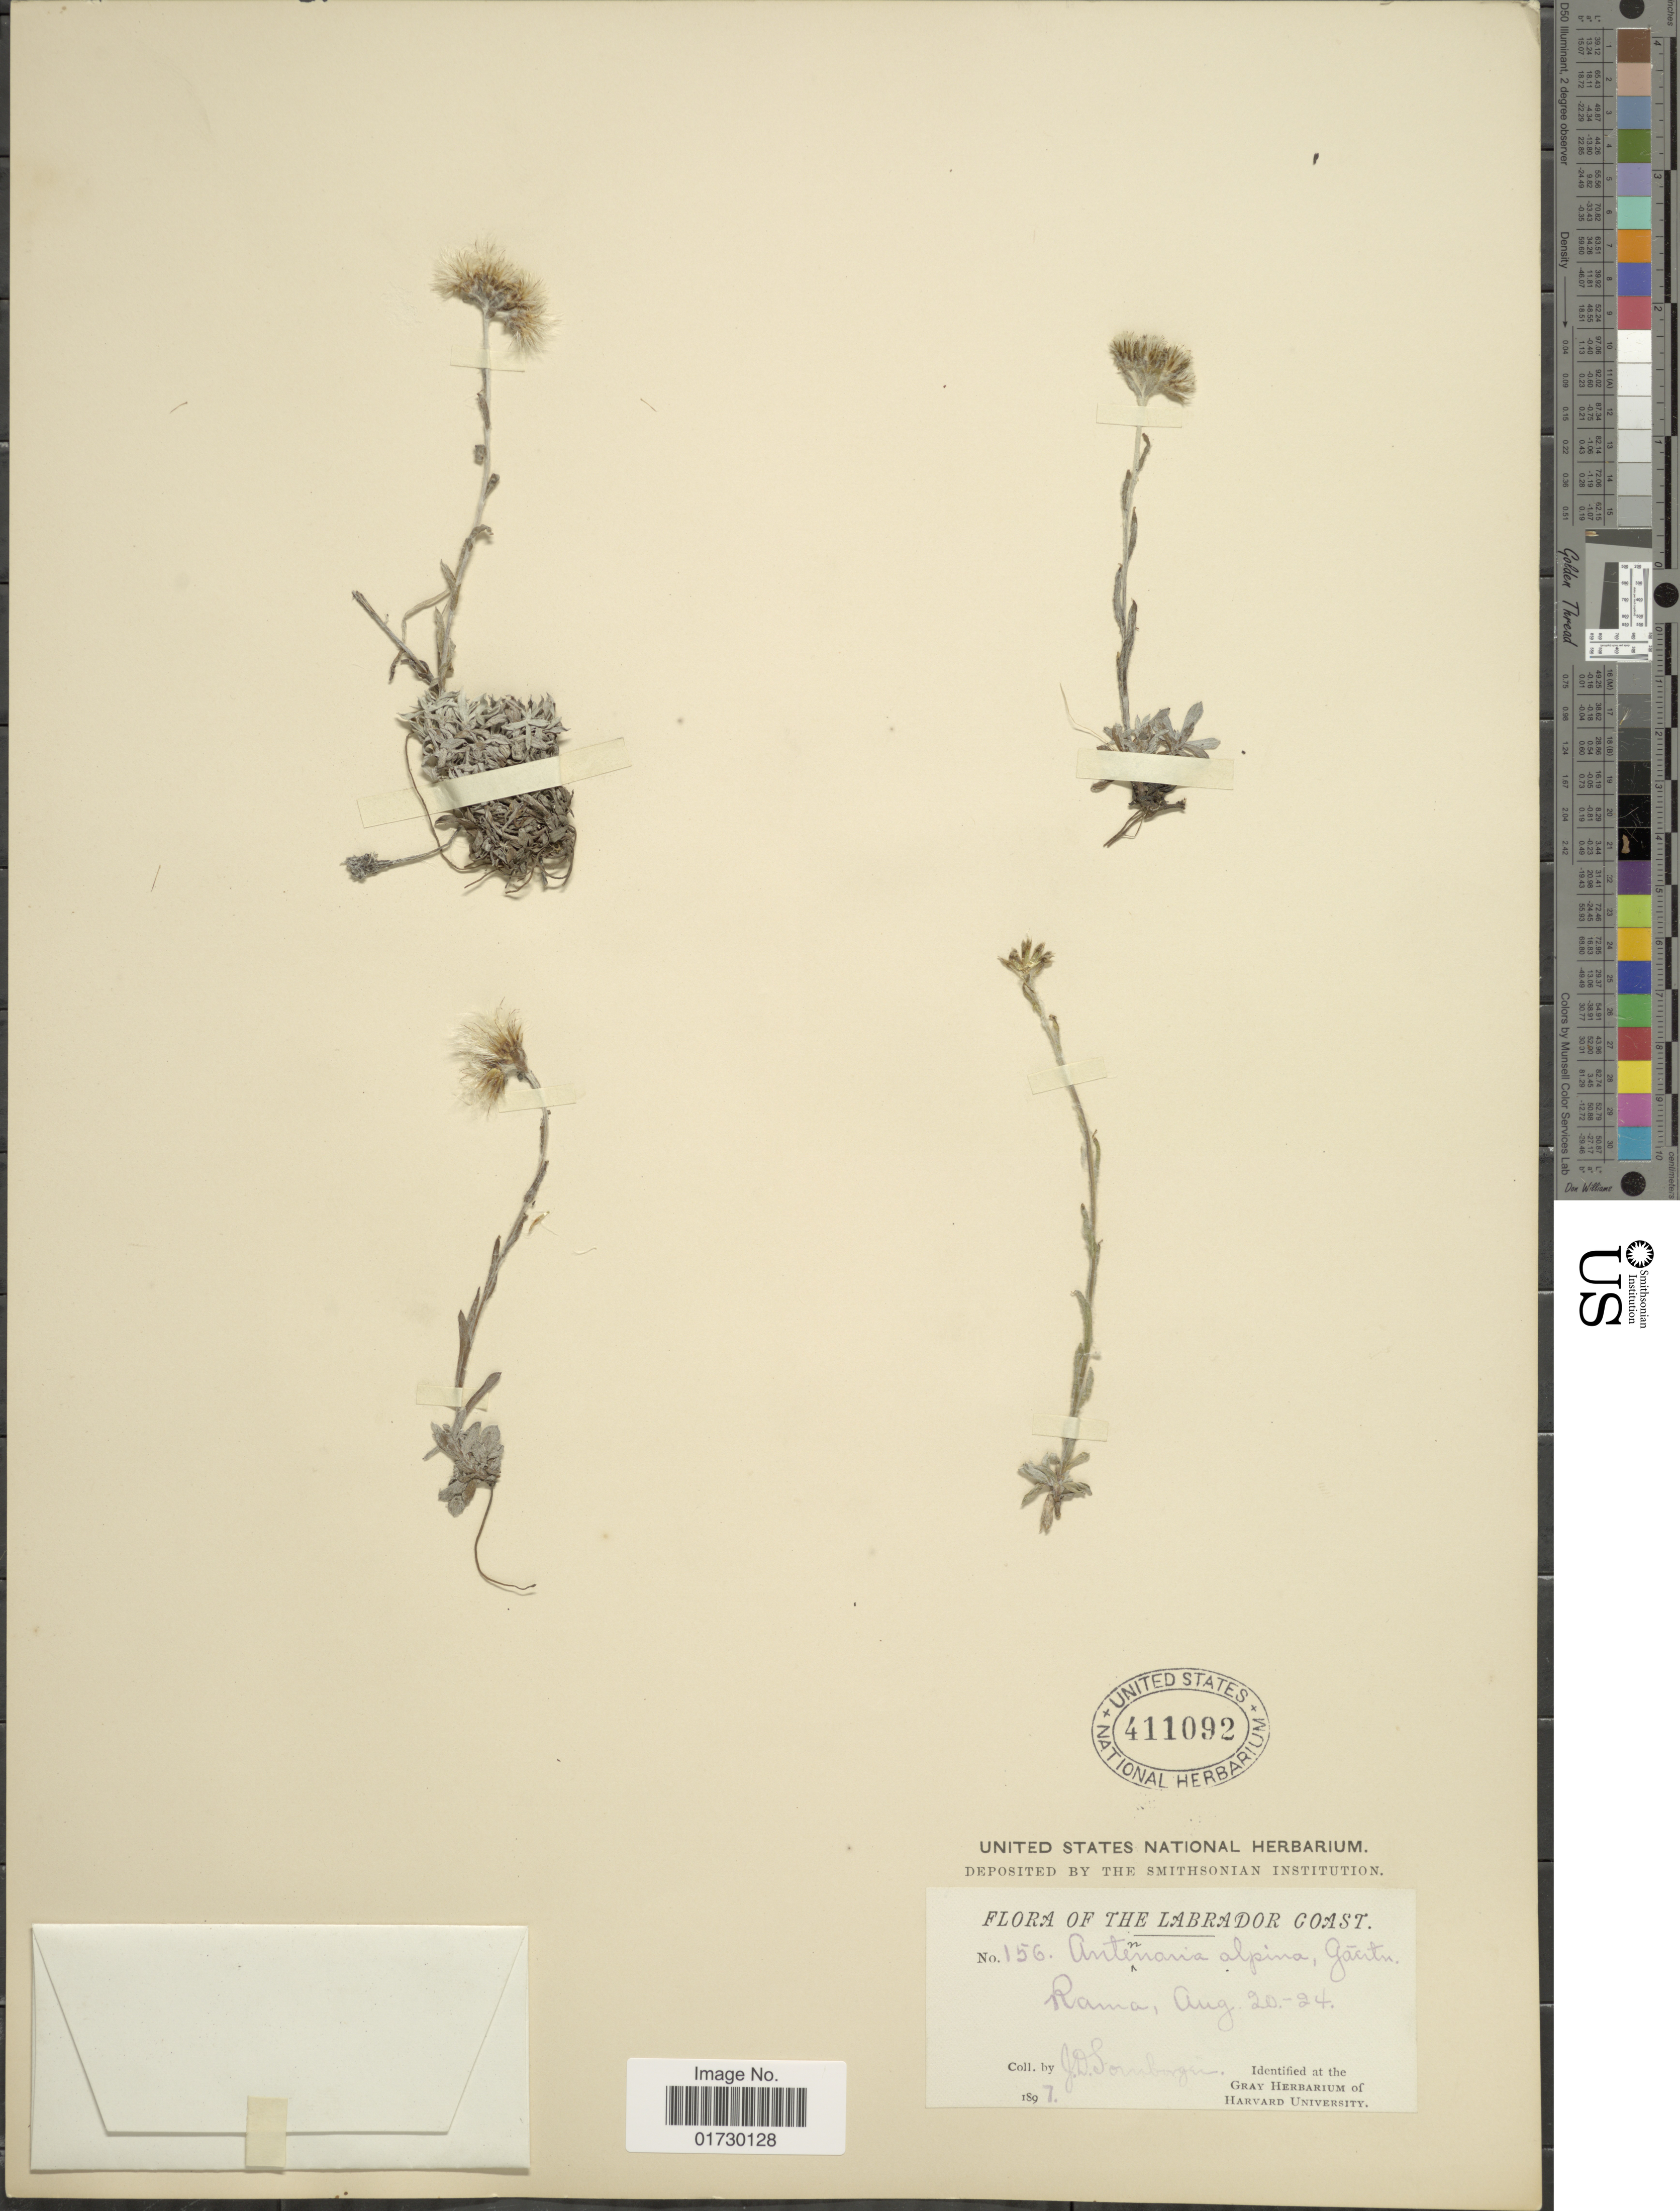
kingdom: Plantae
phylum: Tracheophyta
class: Magnoliopsida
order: Asterales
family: Asteraceae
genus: Antennaria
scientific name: Antennaria alpina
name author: (L.) Gaertn.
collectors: J. Sornborger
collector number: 156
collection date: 1897-08-20/1897-08-24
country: Canada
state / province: Newfoundland and Labrador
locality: The Labrador Coast, Rama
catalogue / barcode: US 411092